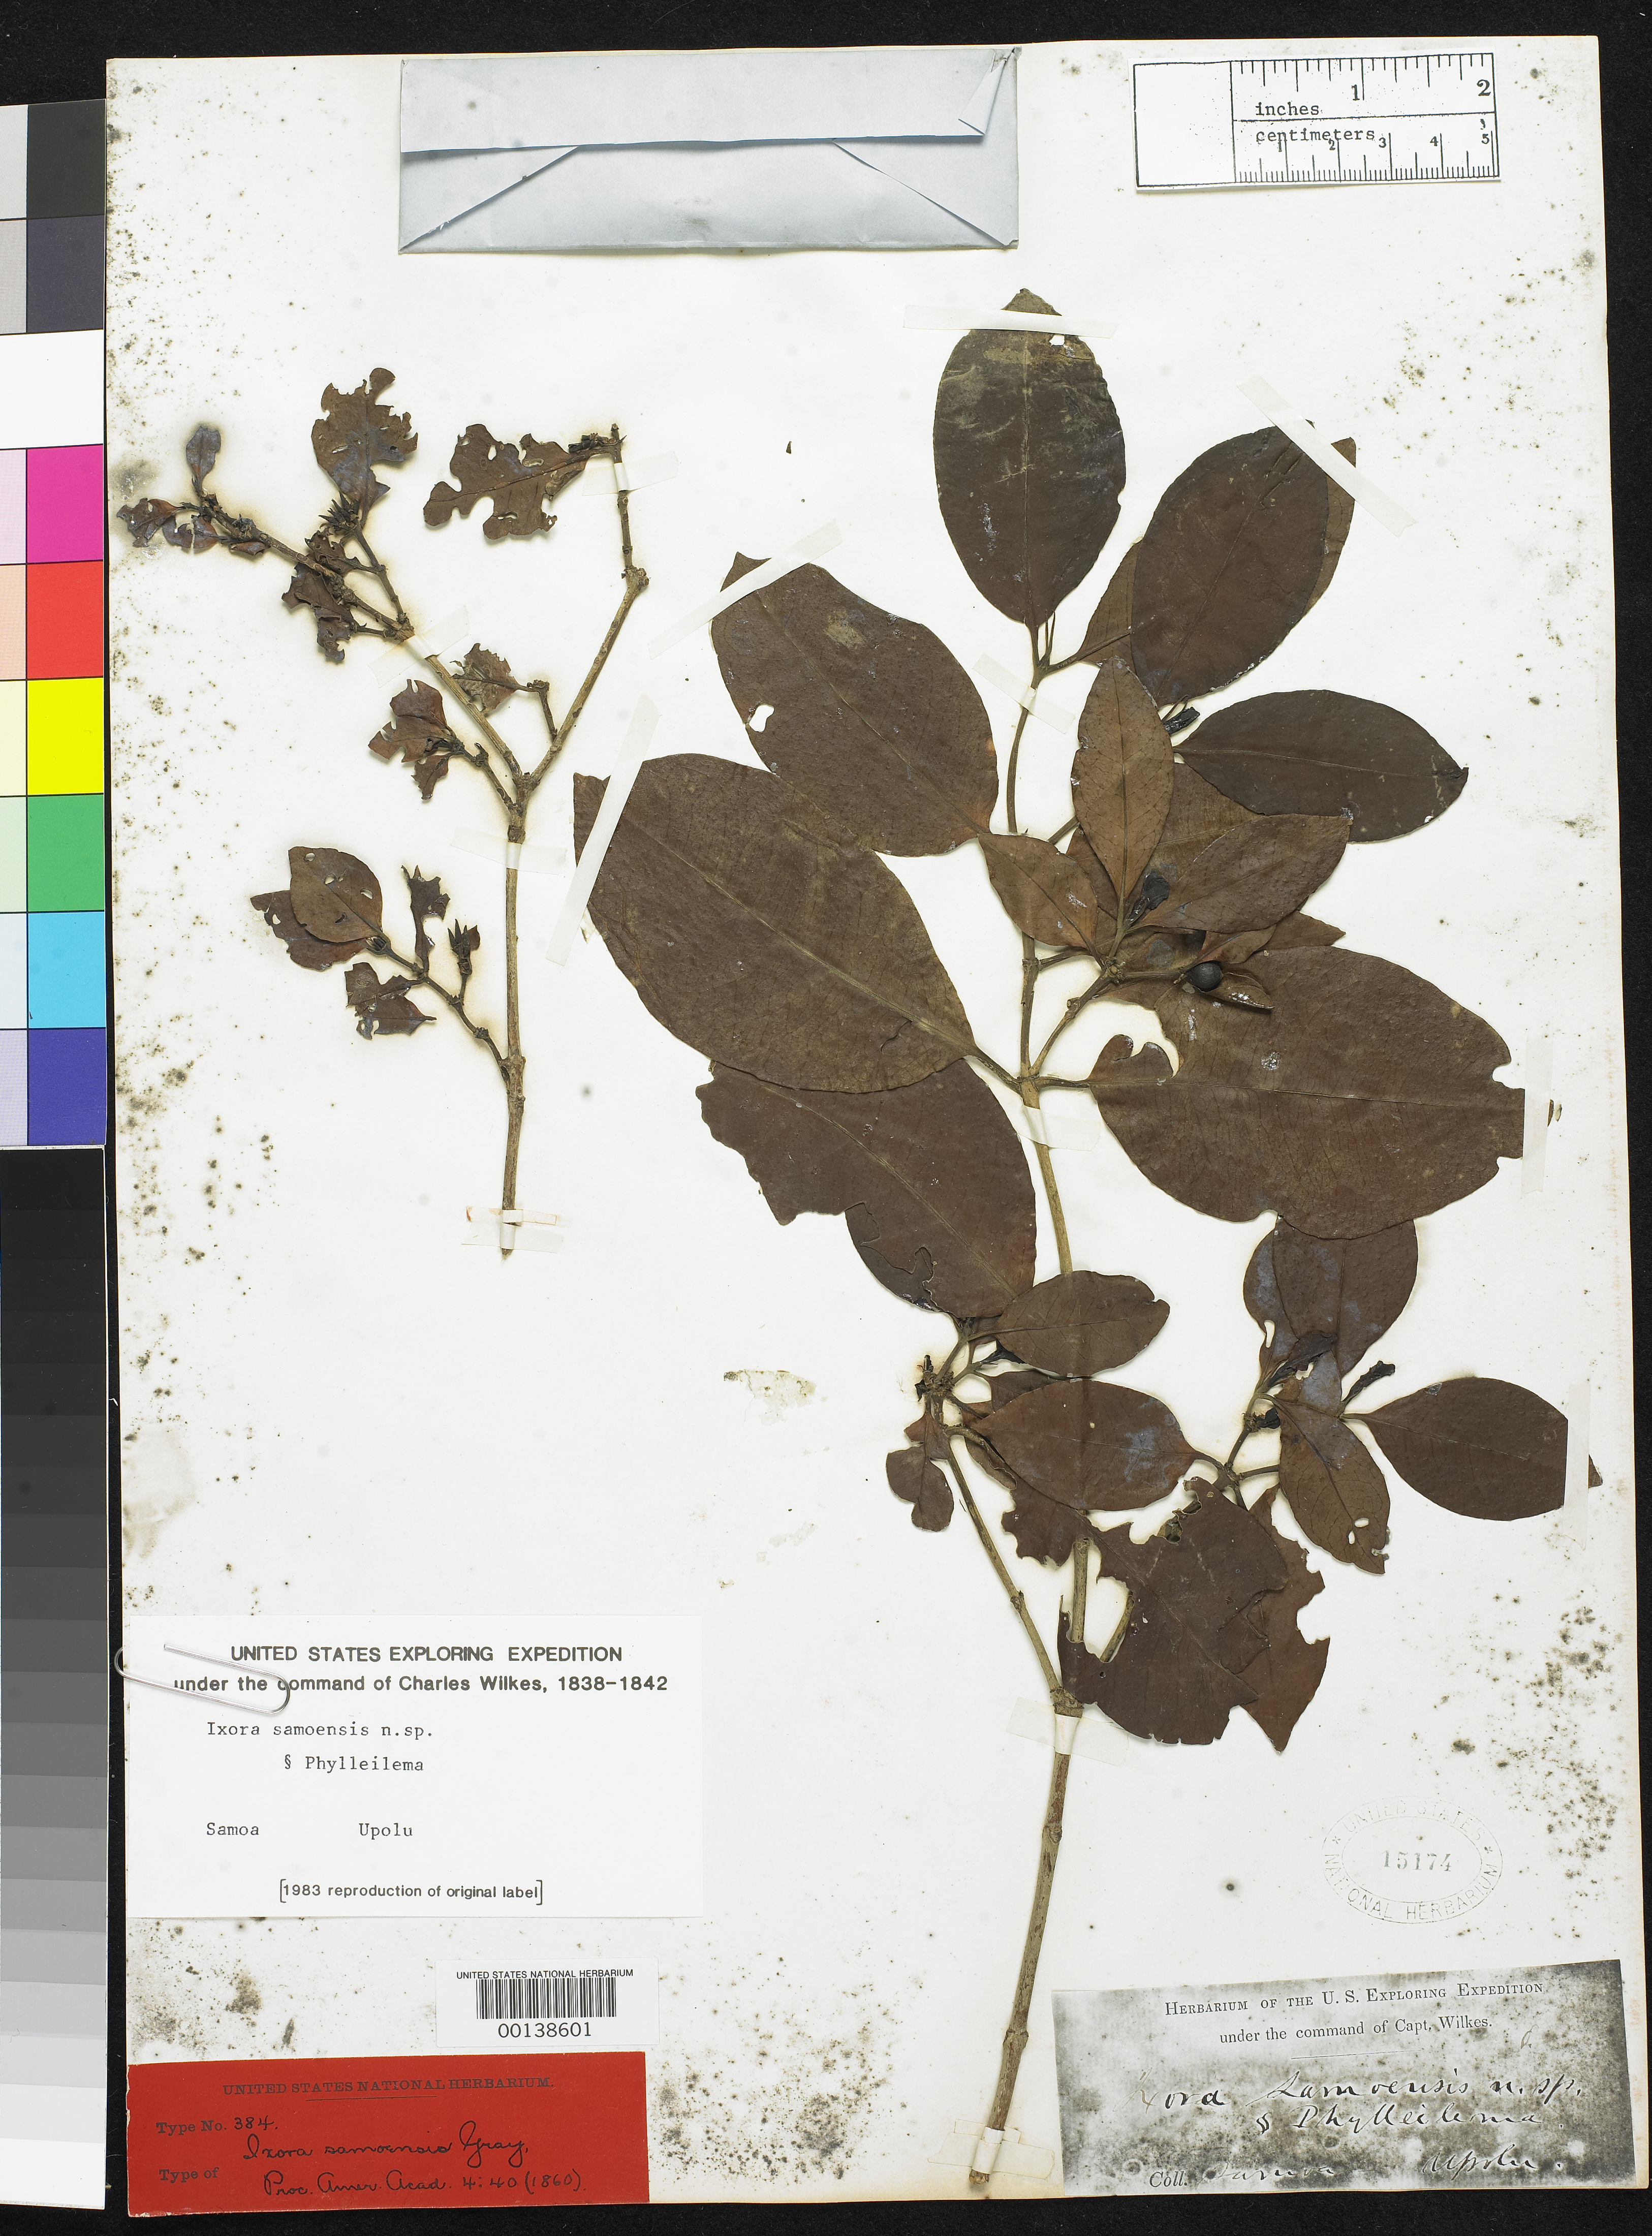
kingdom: Plantae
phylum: Tracheophyta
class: Magnoliopsida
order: Gentianales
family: Rubiaceae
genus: Ixora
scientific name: Ixora samoensis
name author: A. Gray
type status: Type Collection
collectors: Wilkes Explor. Exped.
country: Samoa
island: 'Upolu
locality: Upolu.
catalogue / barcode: US 15174